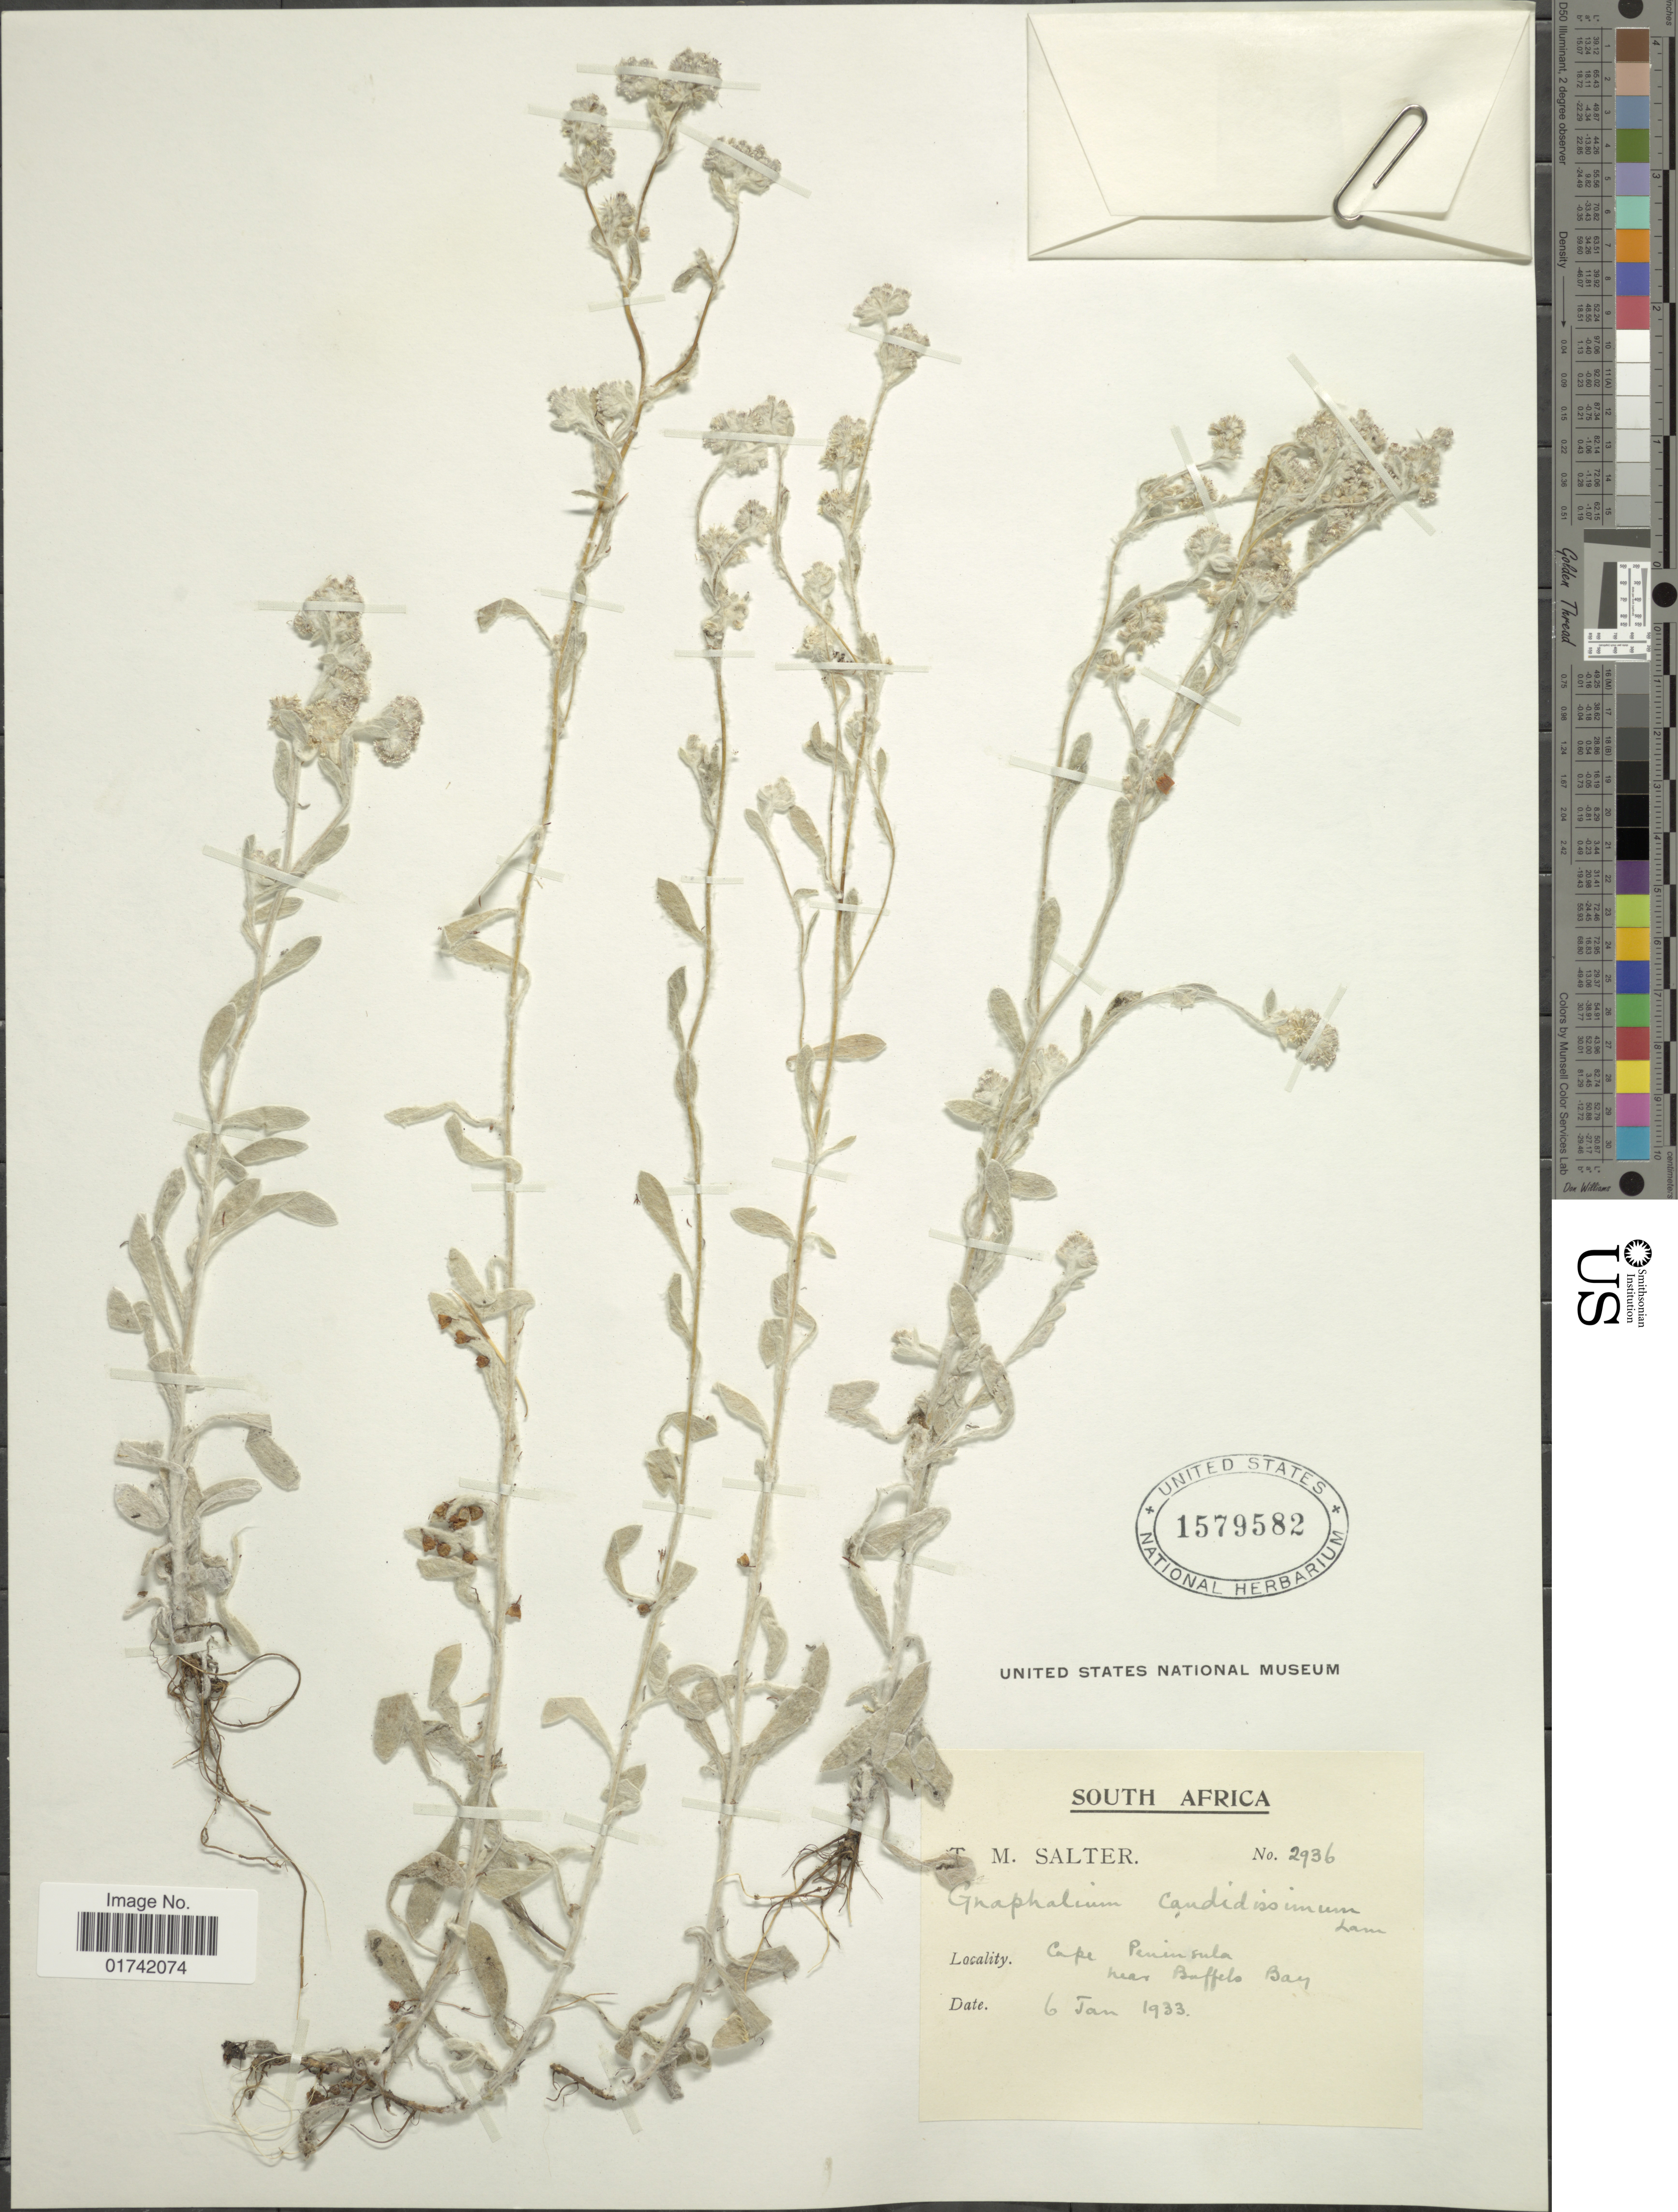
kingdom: Plantae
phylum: Tracheophyta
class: Magnoliopsida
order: Asterales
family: Asteraceae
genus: Vellereophyton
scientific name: Vellereophyton dealbatum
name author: (Thunb.) Hilliard & B.L. Burtt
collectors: T. Salter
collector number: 2936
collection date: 1933-01-06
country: South Africa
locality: Cape Peninsula near Buffalo Bay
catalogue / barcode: US 1579582